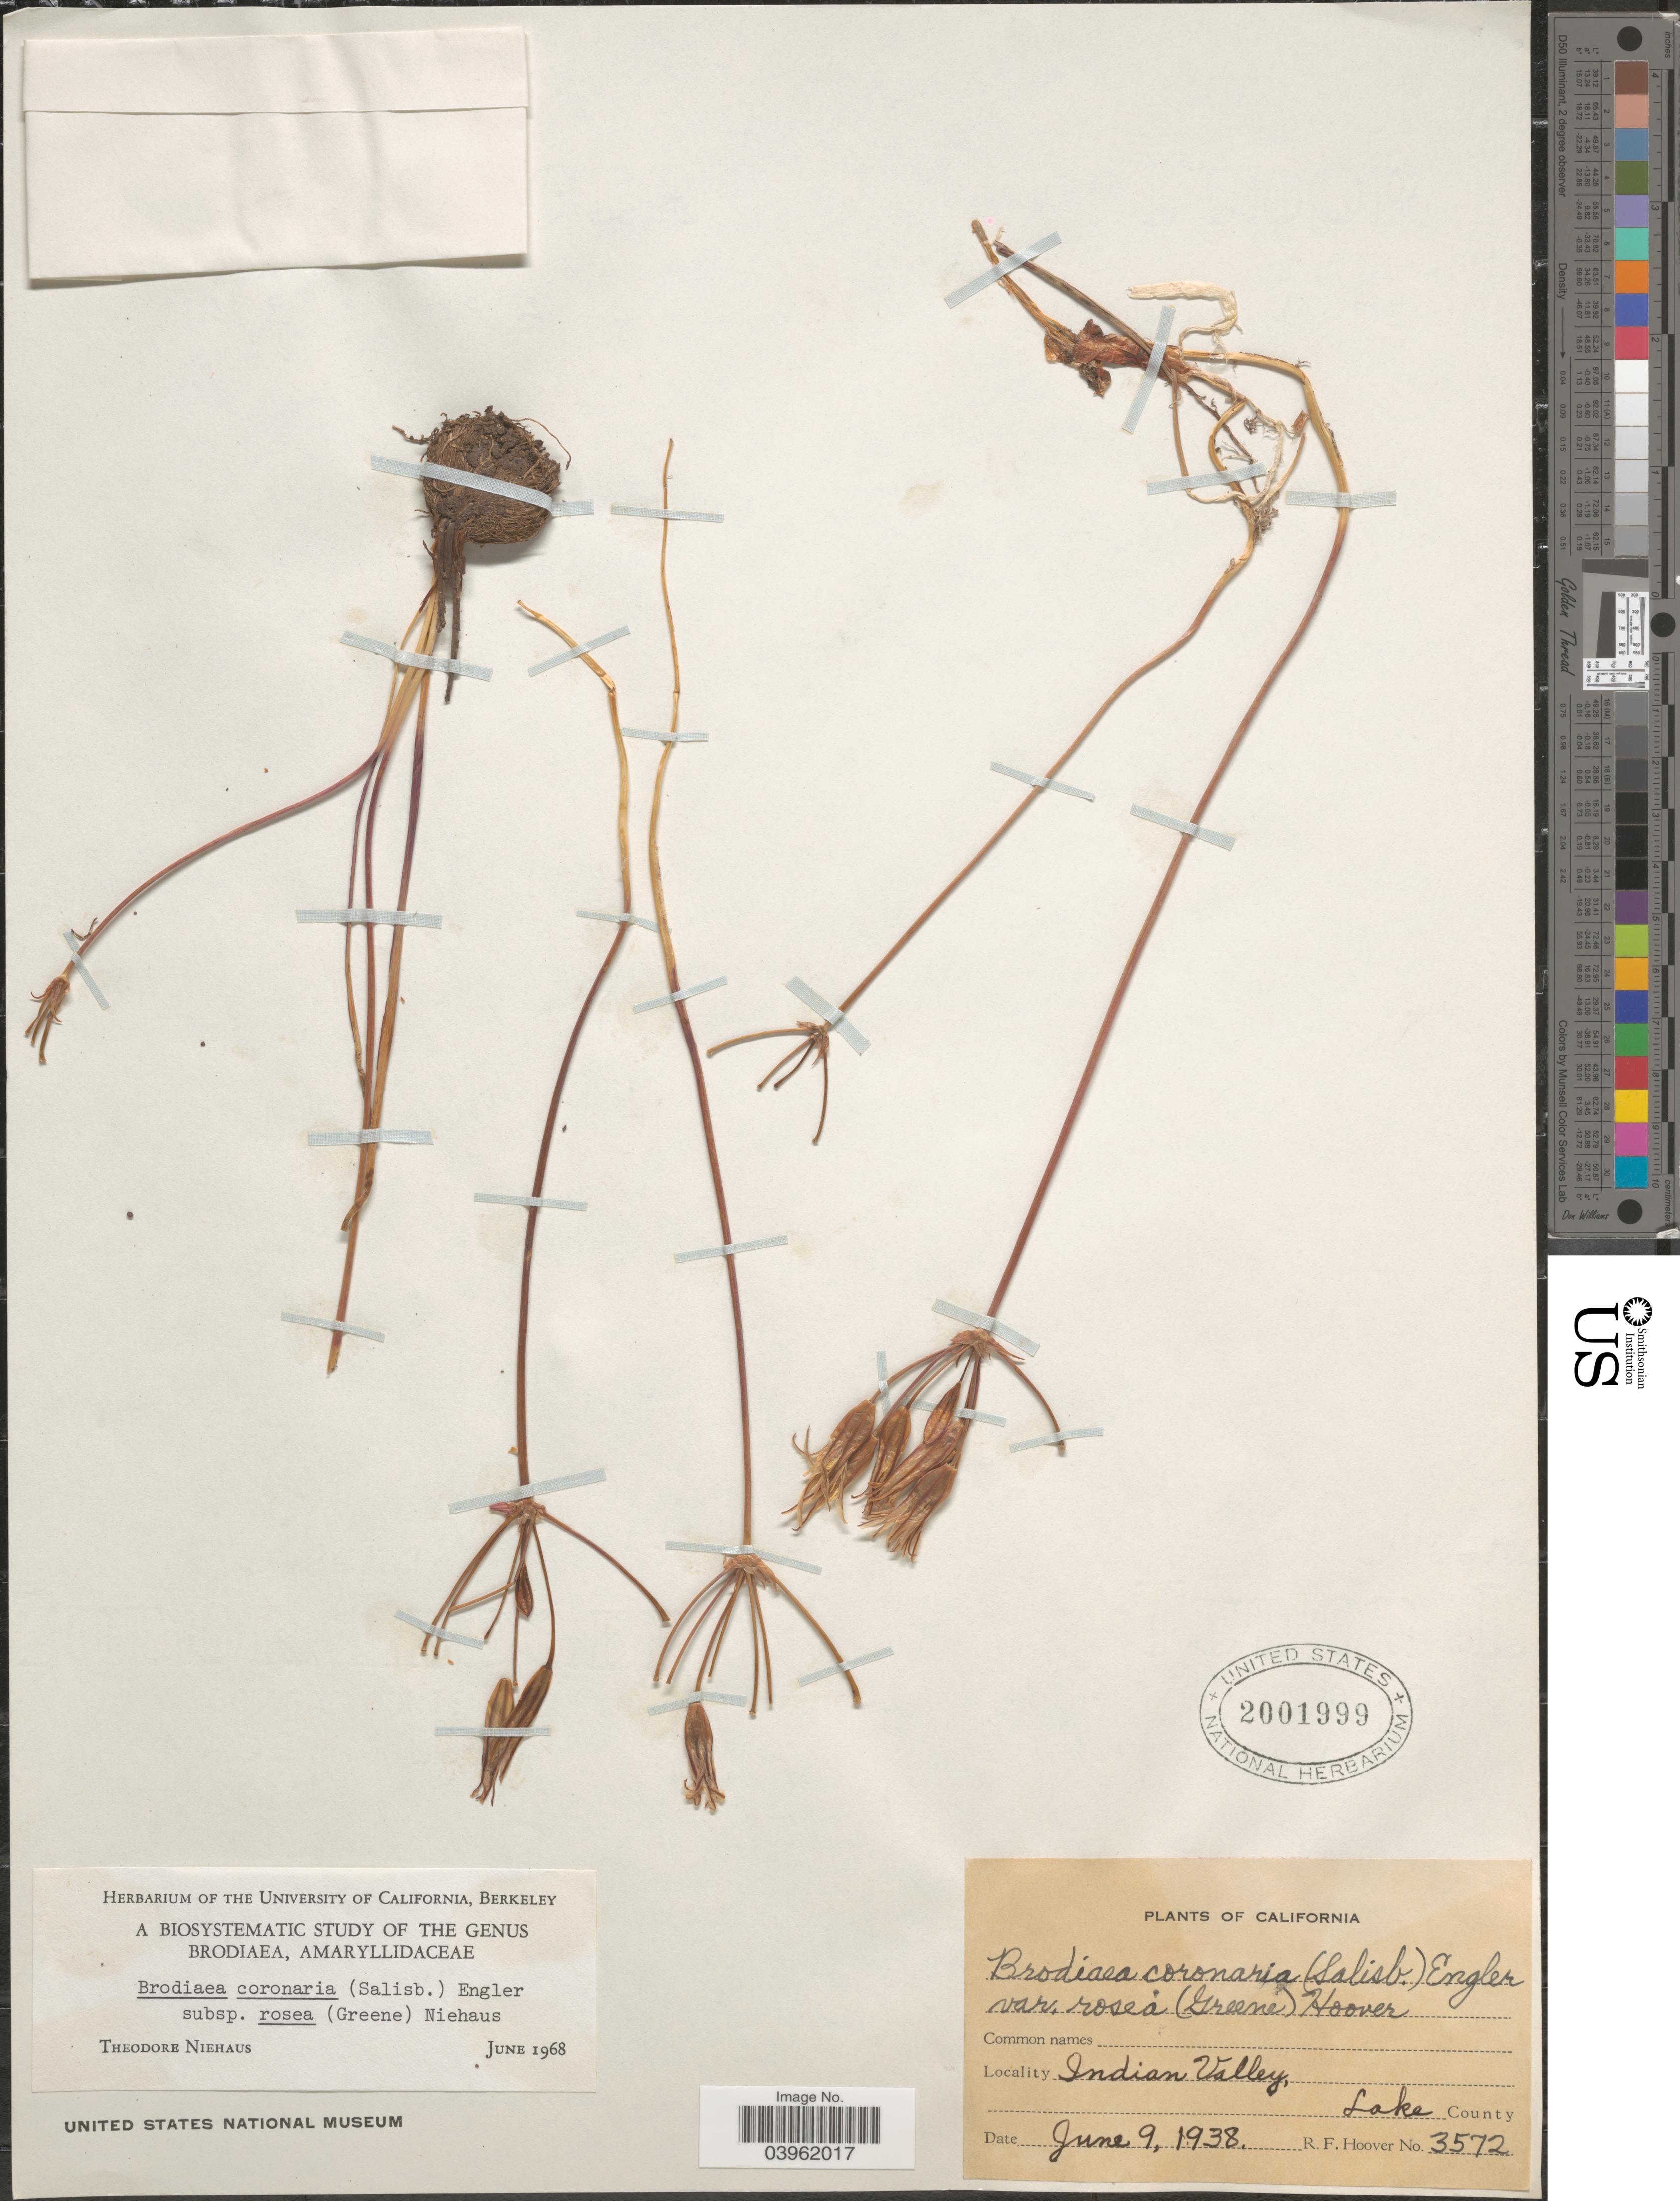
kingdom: Plantae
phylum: Tracheophyta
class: Liliopsida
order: Asparagales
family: Asparagaceae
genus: Brodiaea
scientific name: Brodiaea coronaria subsp. rosea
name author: (Greene) T.F. Niehaus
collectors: R. F. Hoover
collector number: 3572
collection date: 1938-06-09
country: United States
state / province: California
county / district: Lake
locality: Indian Valley, Lake County.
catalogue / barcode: US 2001999